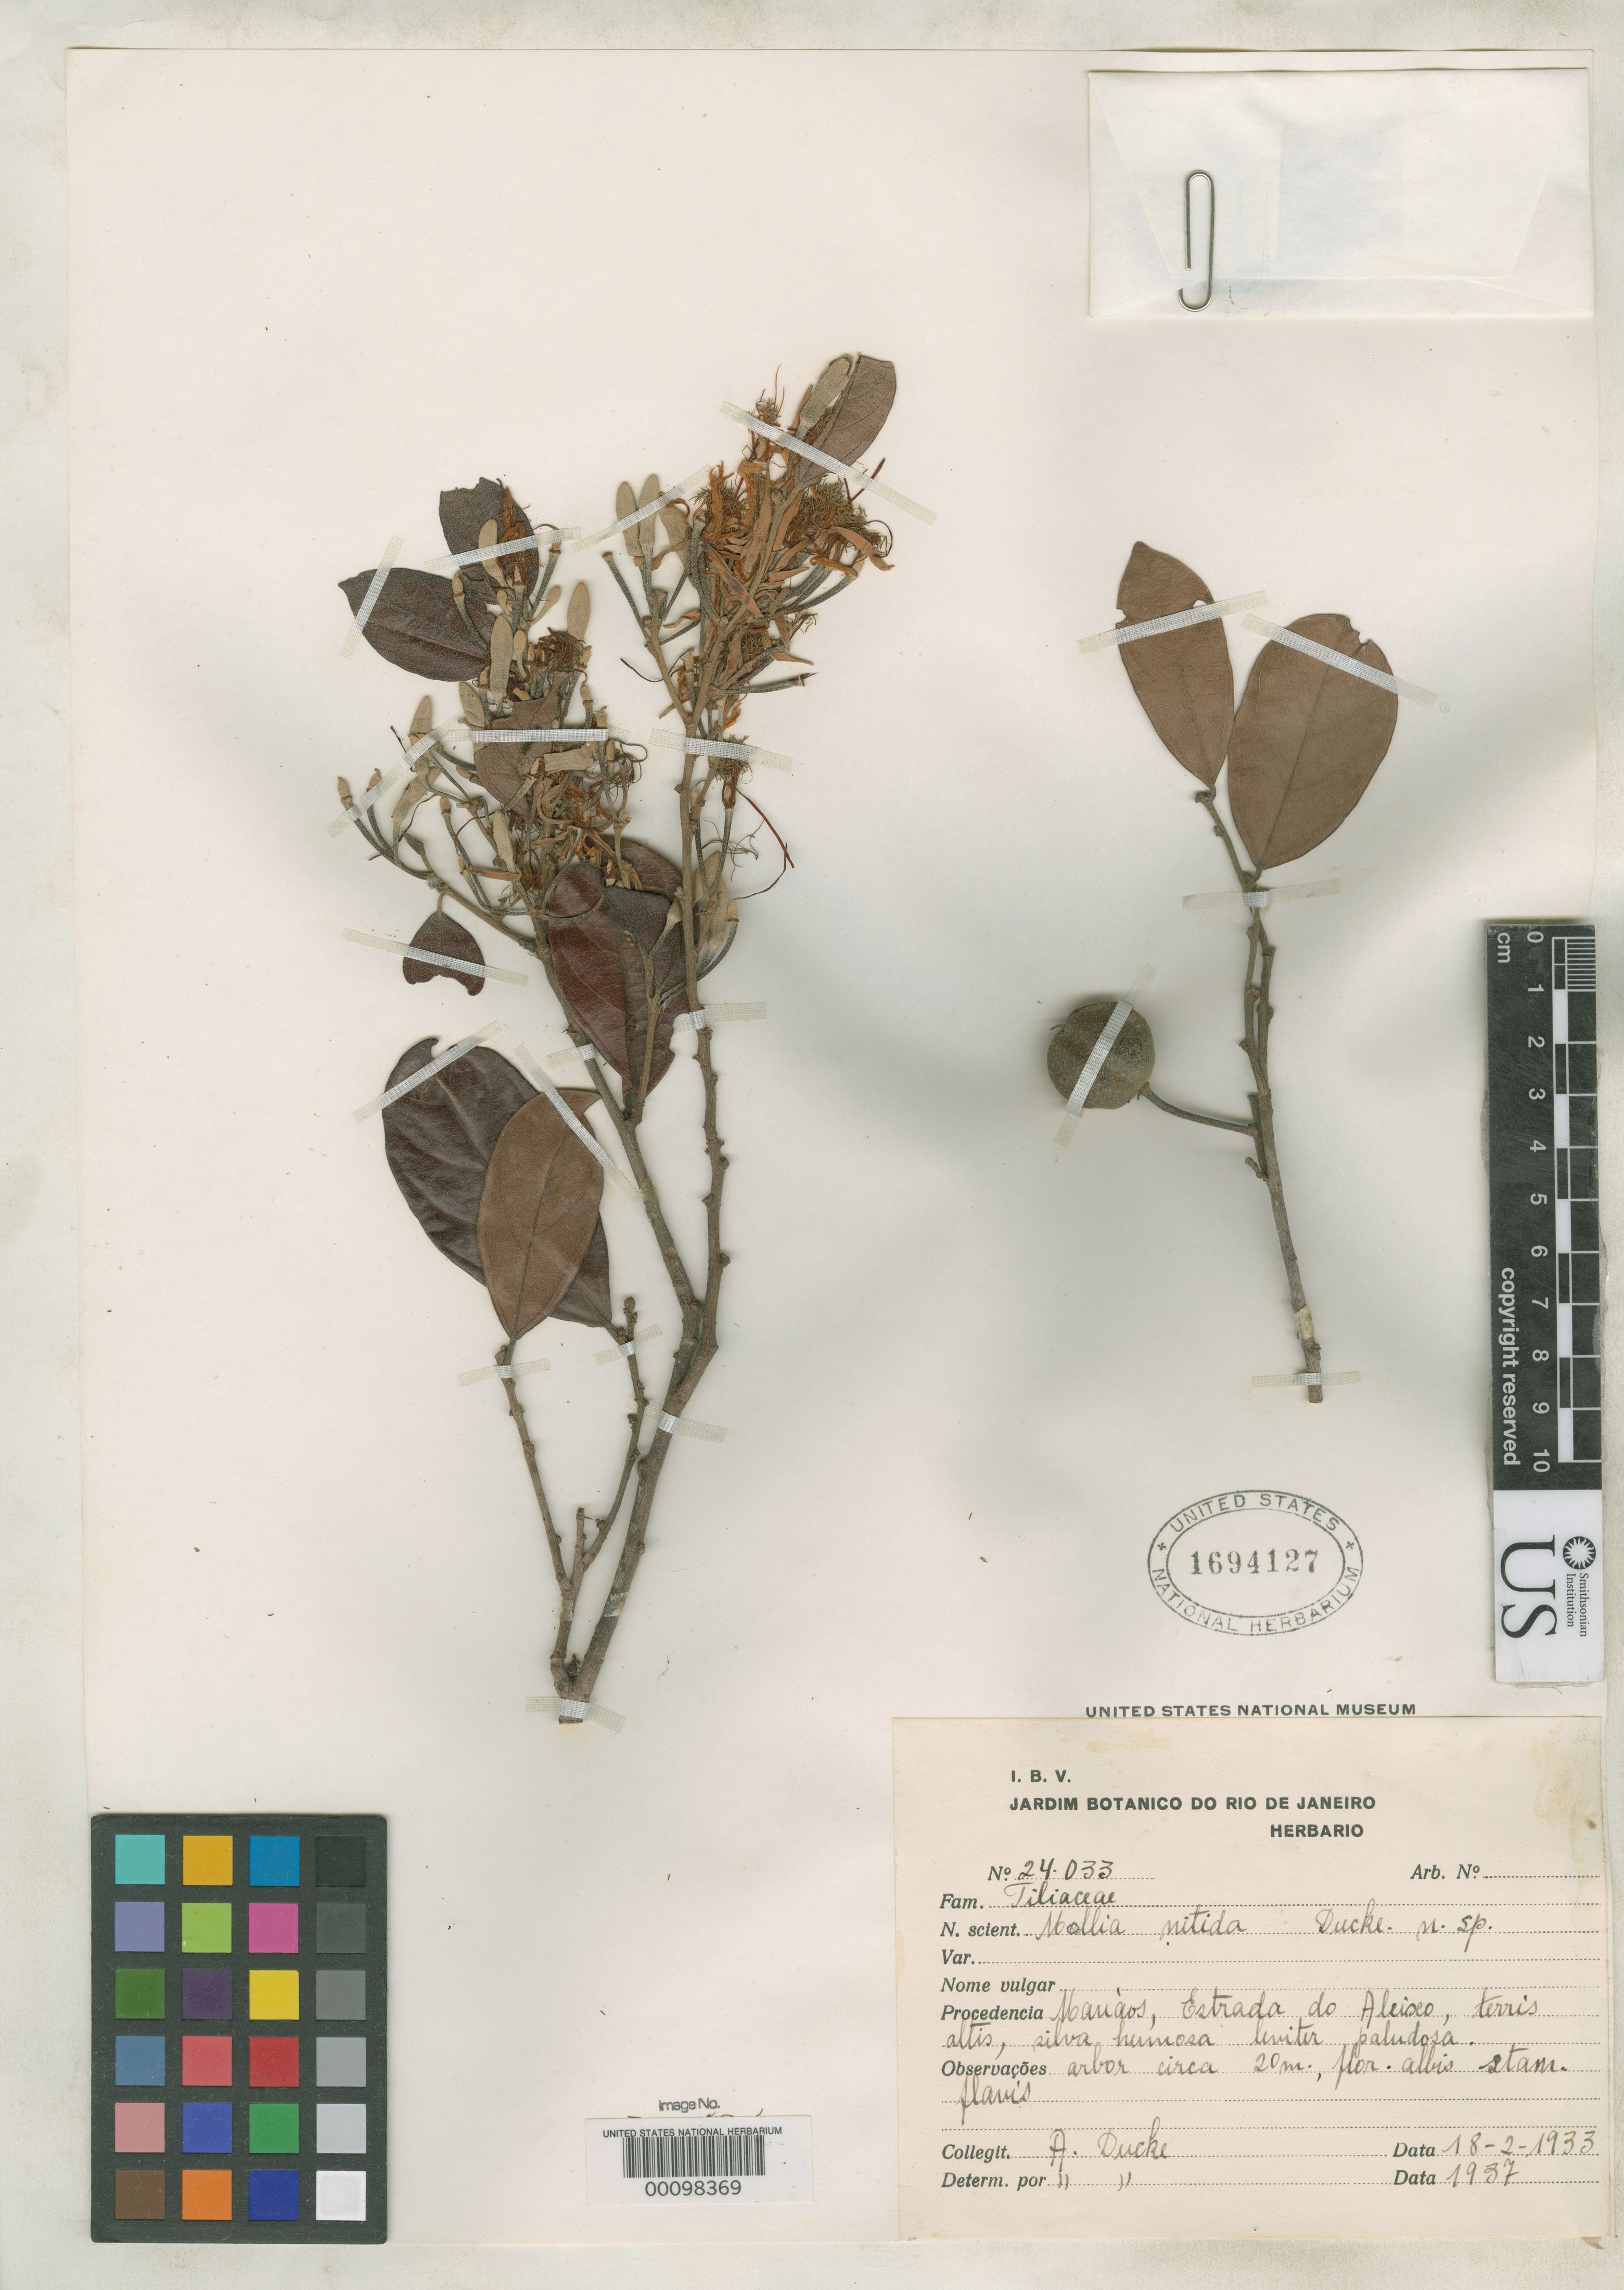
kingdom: Plantae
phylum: Tracheophyta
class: Magnoliopsida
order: Malvales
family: Malvaceae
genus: Mollia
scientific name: Mollia nitida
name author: Ducke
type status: Isotype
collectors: A. Ducke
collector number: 24033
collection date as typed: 18 Feb 1933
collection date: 1933-02-18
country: Brazil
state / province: Amazonas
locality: Manaos, Estrada do Aleixeo.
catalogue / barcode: US 1694127